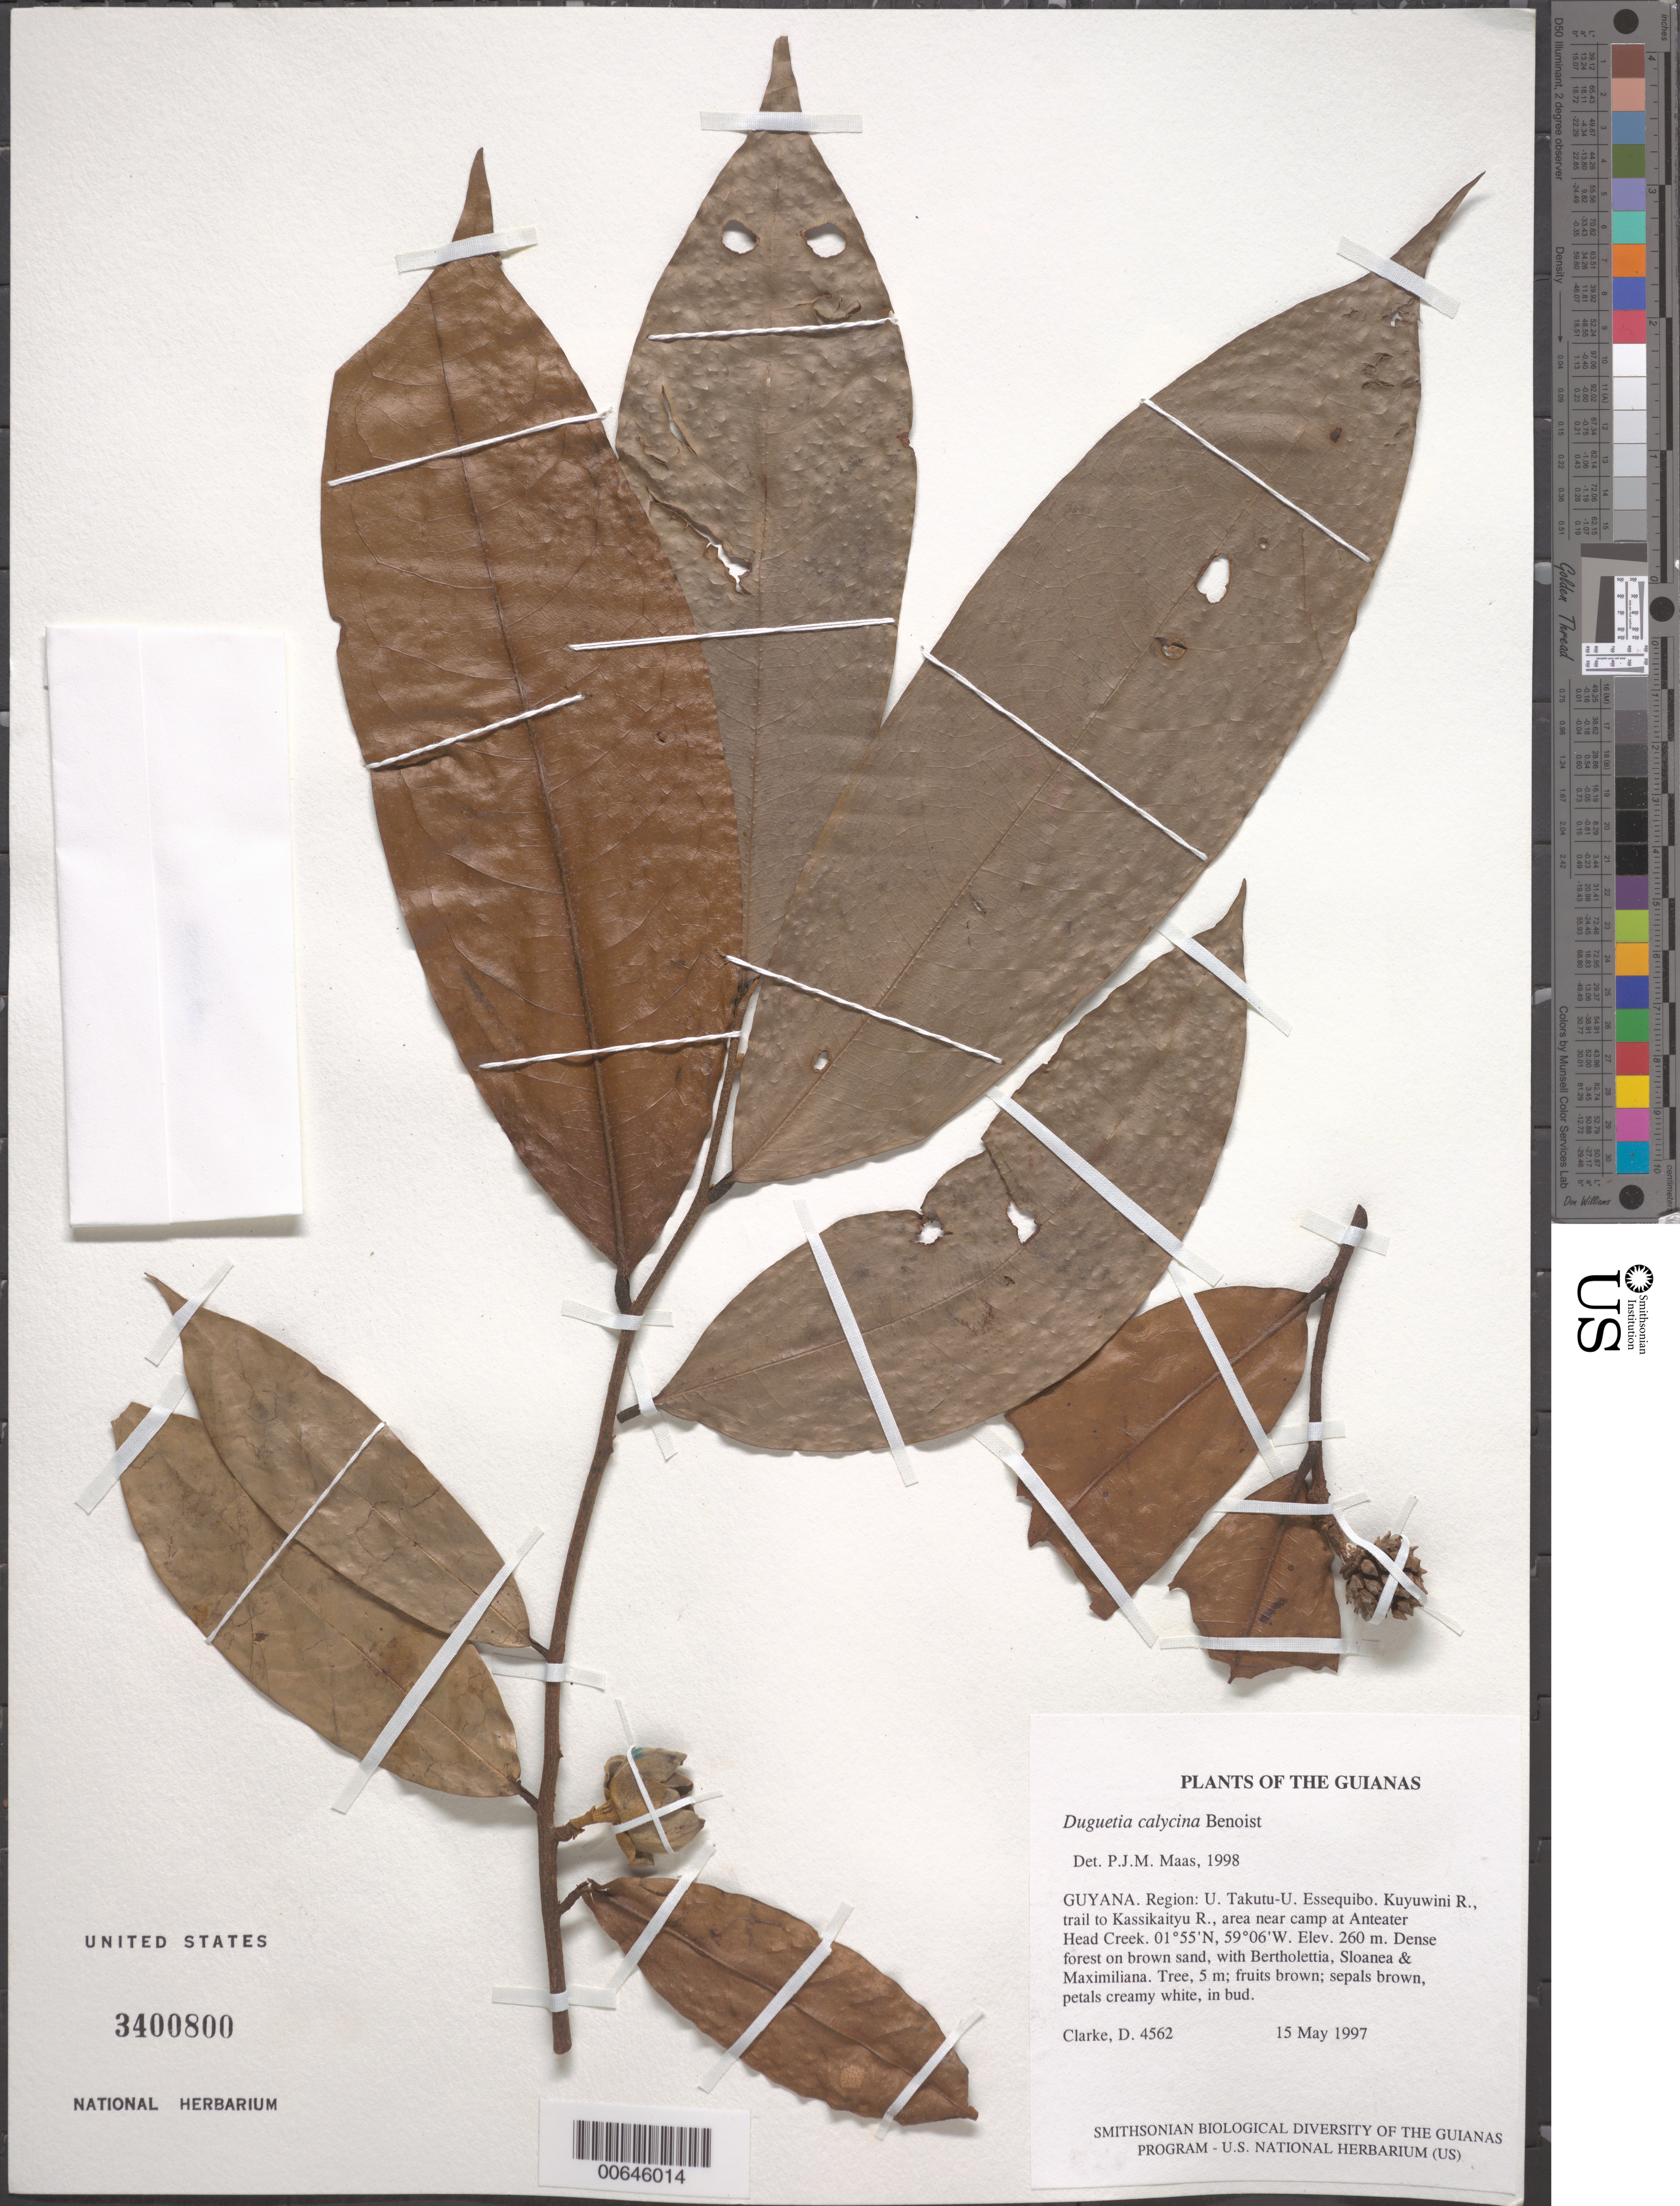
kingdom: Plantae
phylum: Tracheophyta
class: Magnoliopsida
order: Magnoliales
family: Annonaceae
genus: Duguetia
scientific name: Duguetia calycina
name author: Benoist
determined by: Maas, Paul J. M.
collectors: H. D. Clarke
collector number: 4562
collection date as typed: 15 May 1997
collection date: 1997-05-15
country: Guyana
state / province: U. Takutu-U. Essequibo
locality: Kuyuwini R., trail to Kassikaityu R., area near camp at Anteater Head Creek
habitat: Dense forest on brown sand, with Bertholettia, Sloanea & Maximiliana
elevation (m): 260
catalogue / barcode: US 3400800